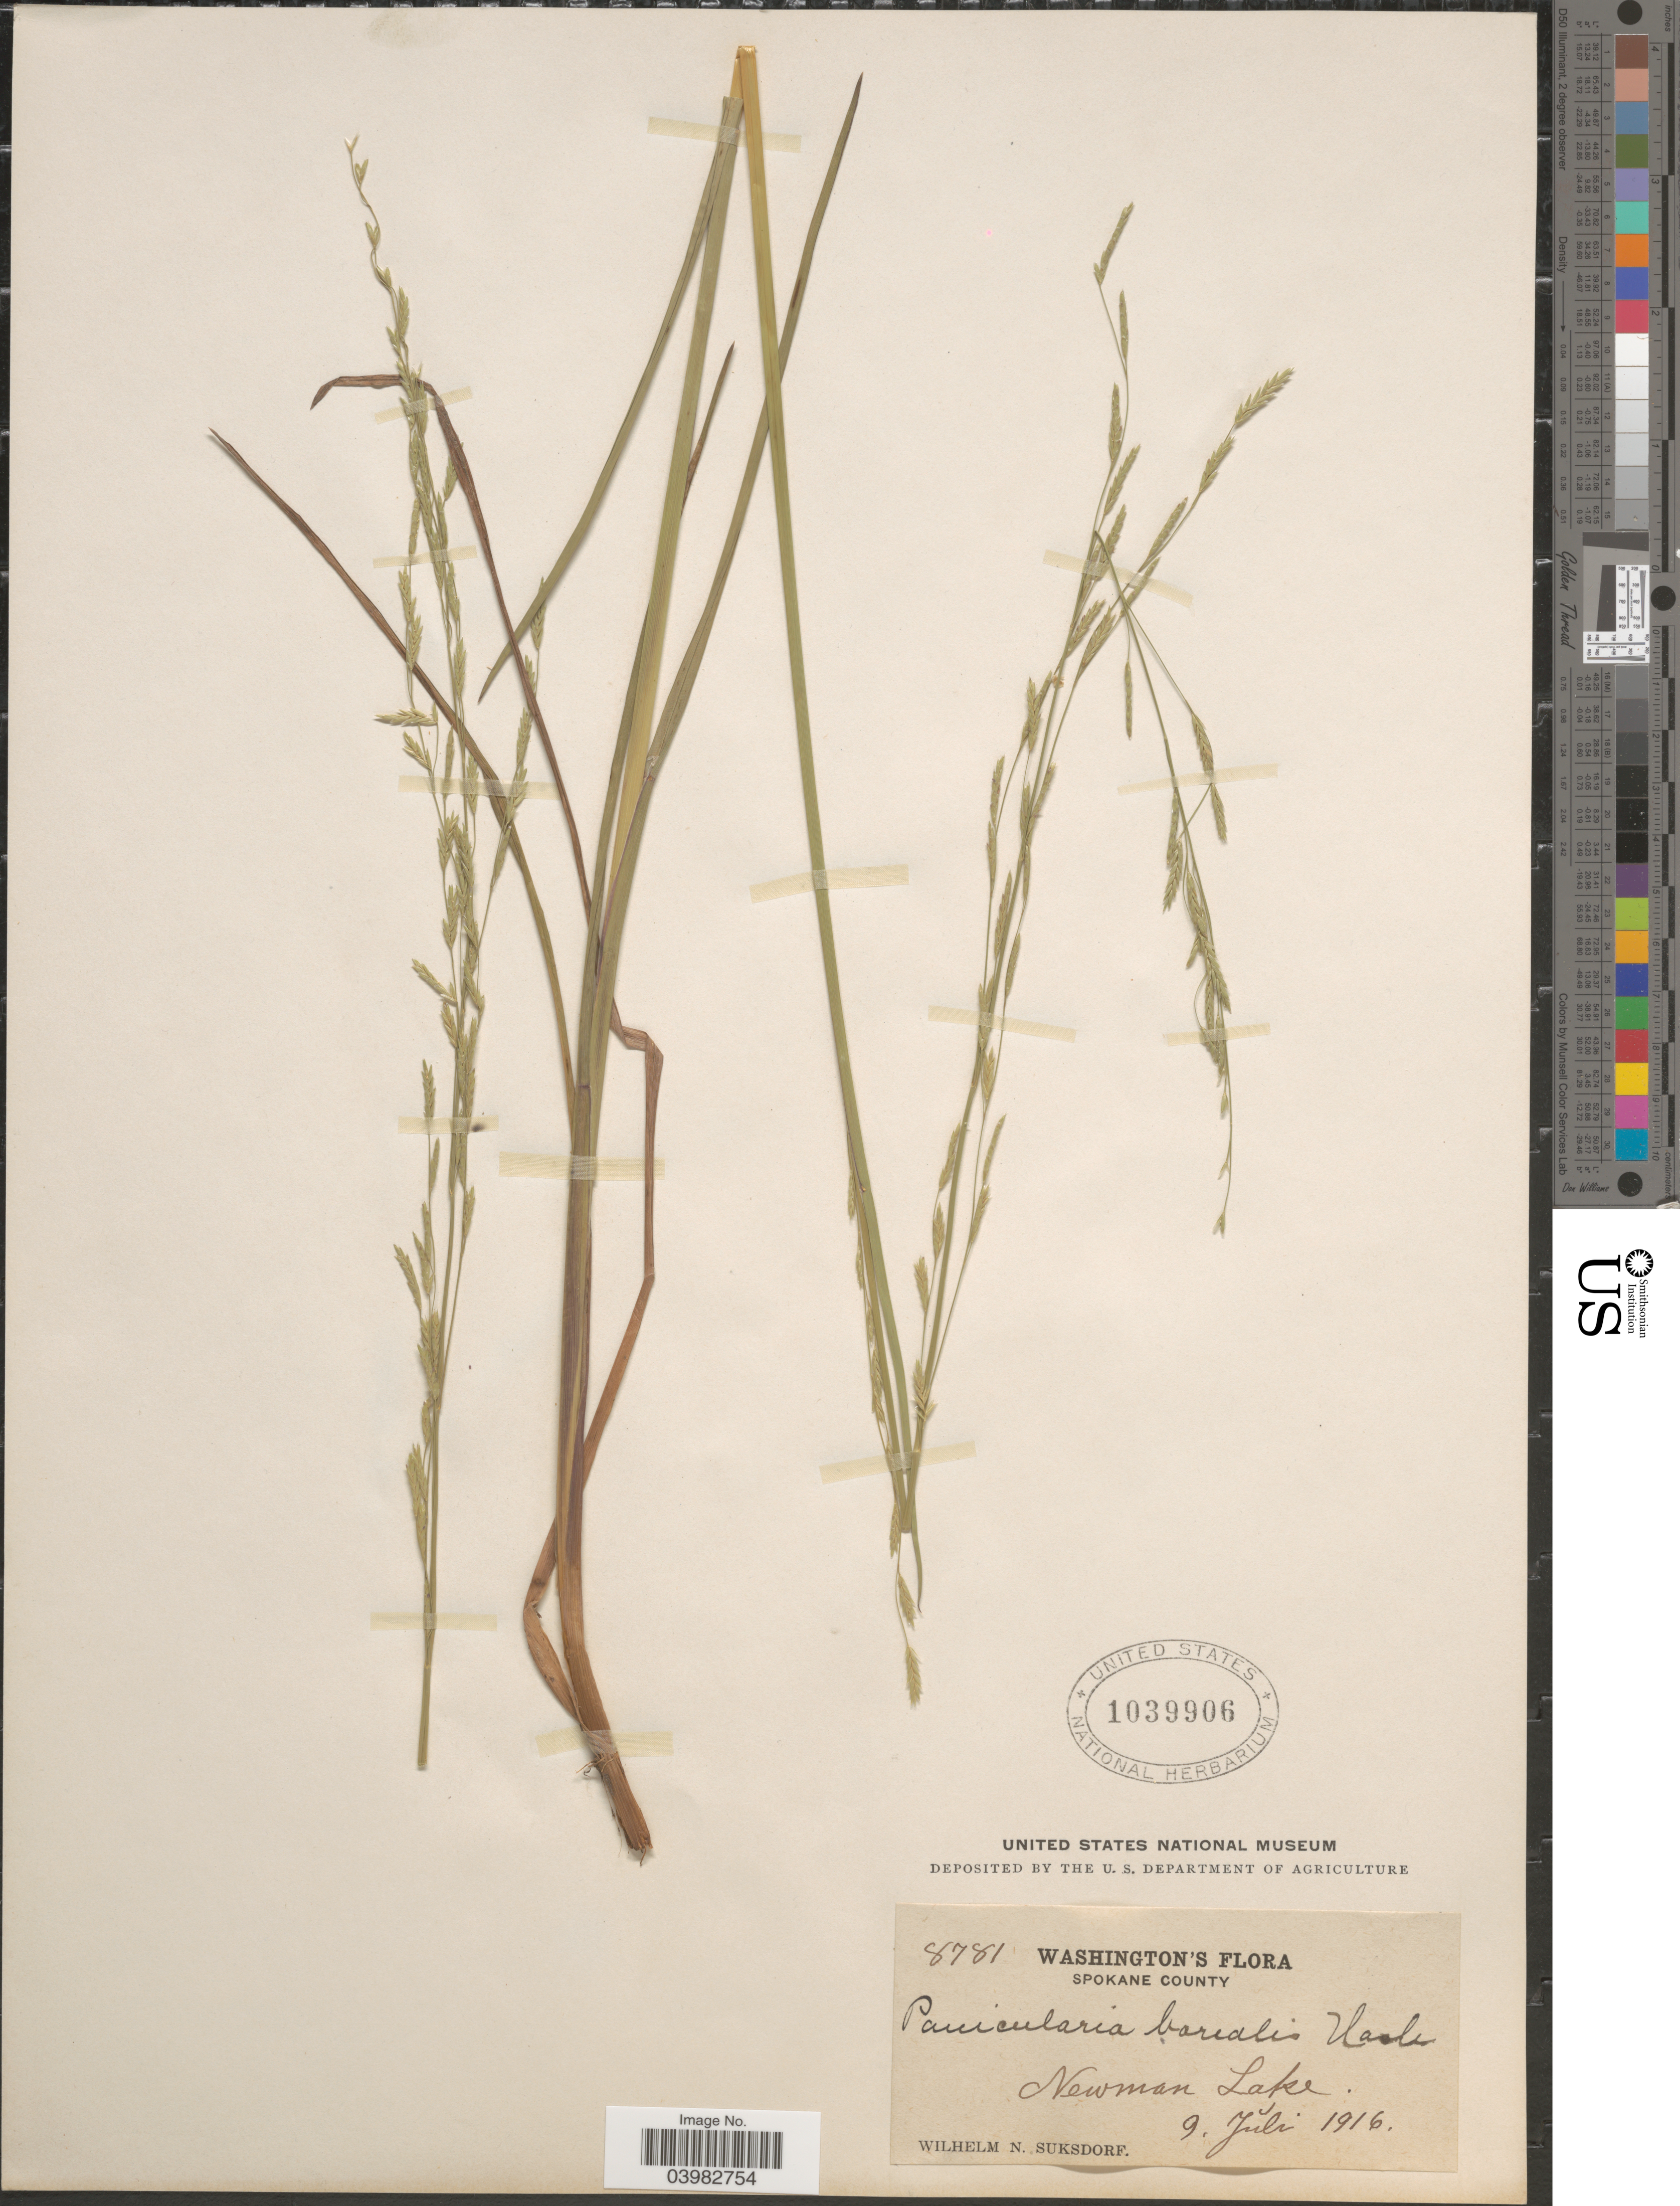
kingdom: Plantae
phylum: Tracheophyta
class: Liliopsida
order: Poales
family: Poaceae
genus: Glyceria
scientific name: Glyceria borealis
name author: (Nash) Batchelder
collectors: W. N. Suksdorf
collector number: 8781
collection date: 1916-07-09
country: United States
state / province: Washington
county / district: Spokane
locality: Spokane County. Newman Lake.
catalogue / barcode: US 1039906